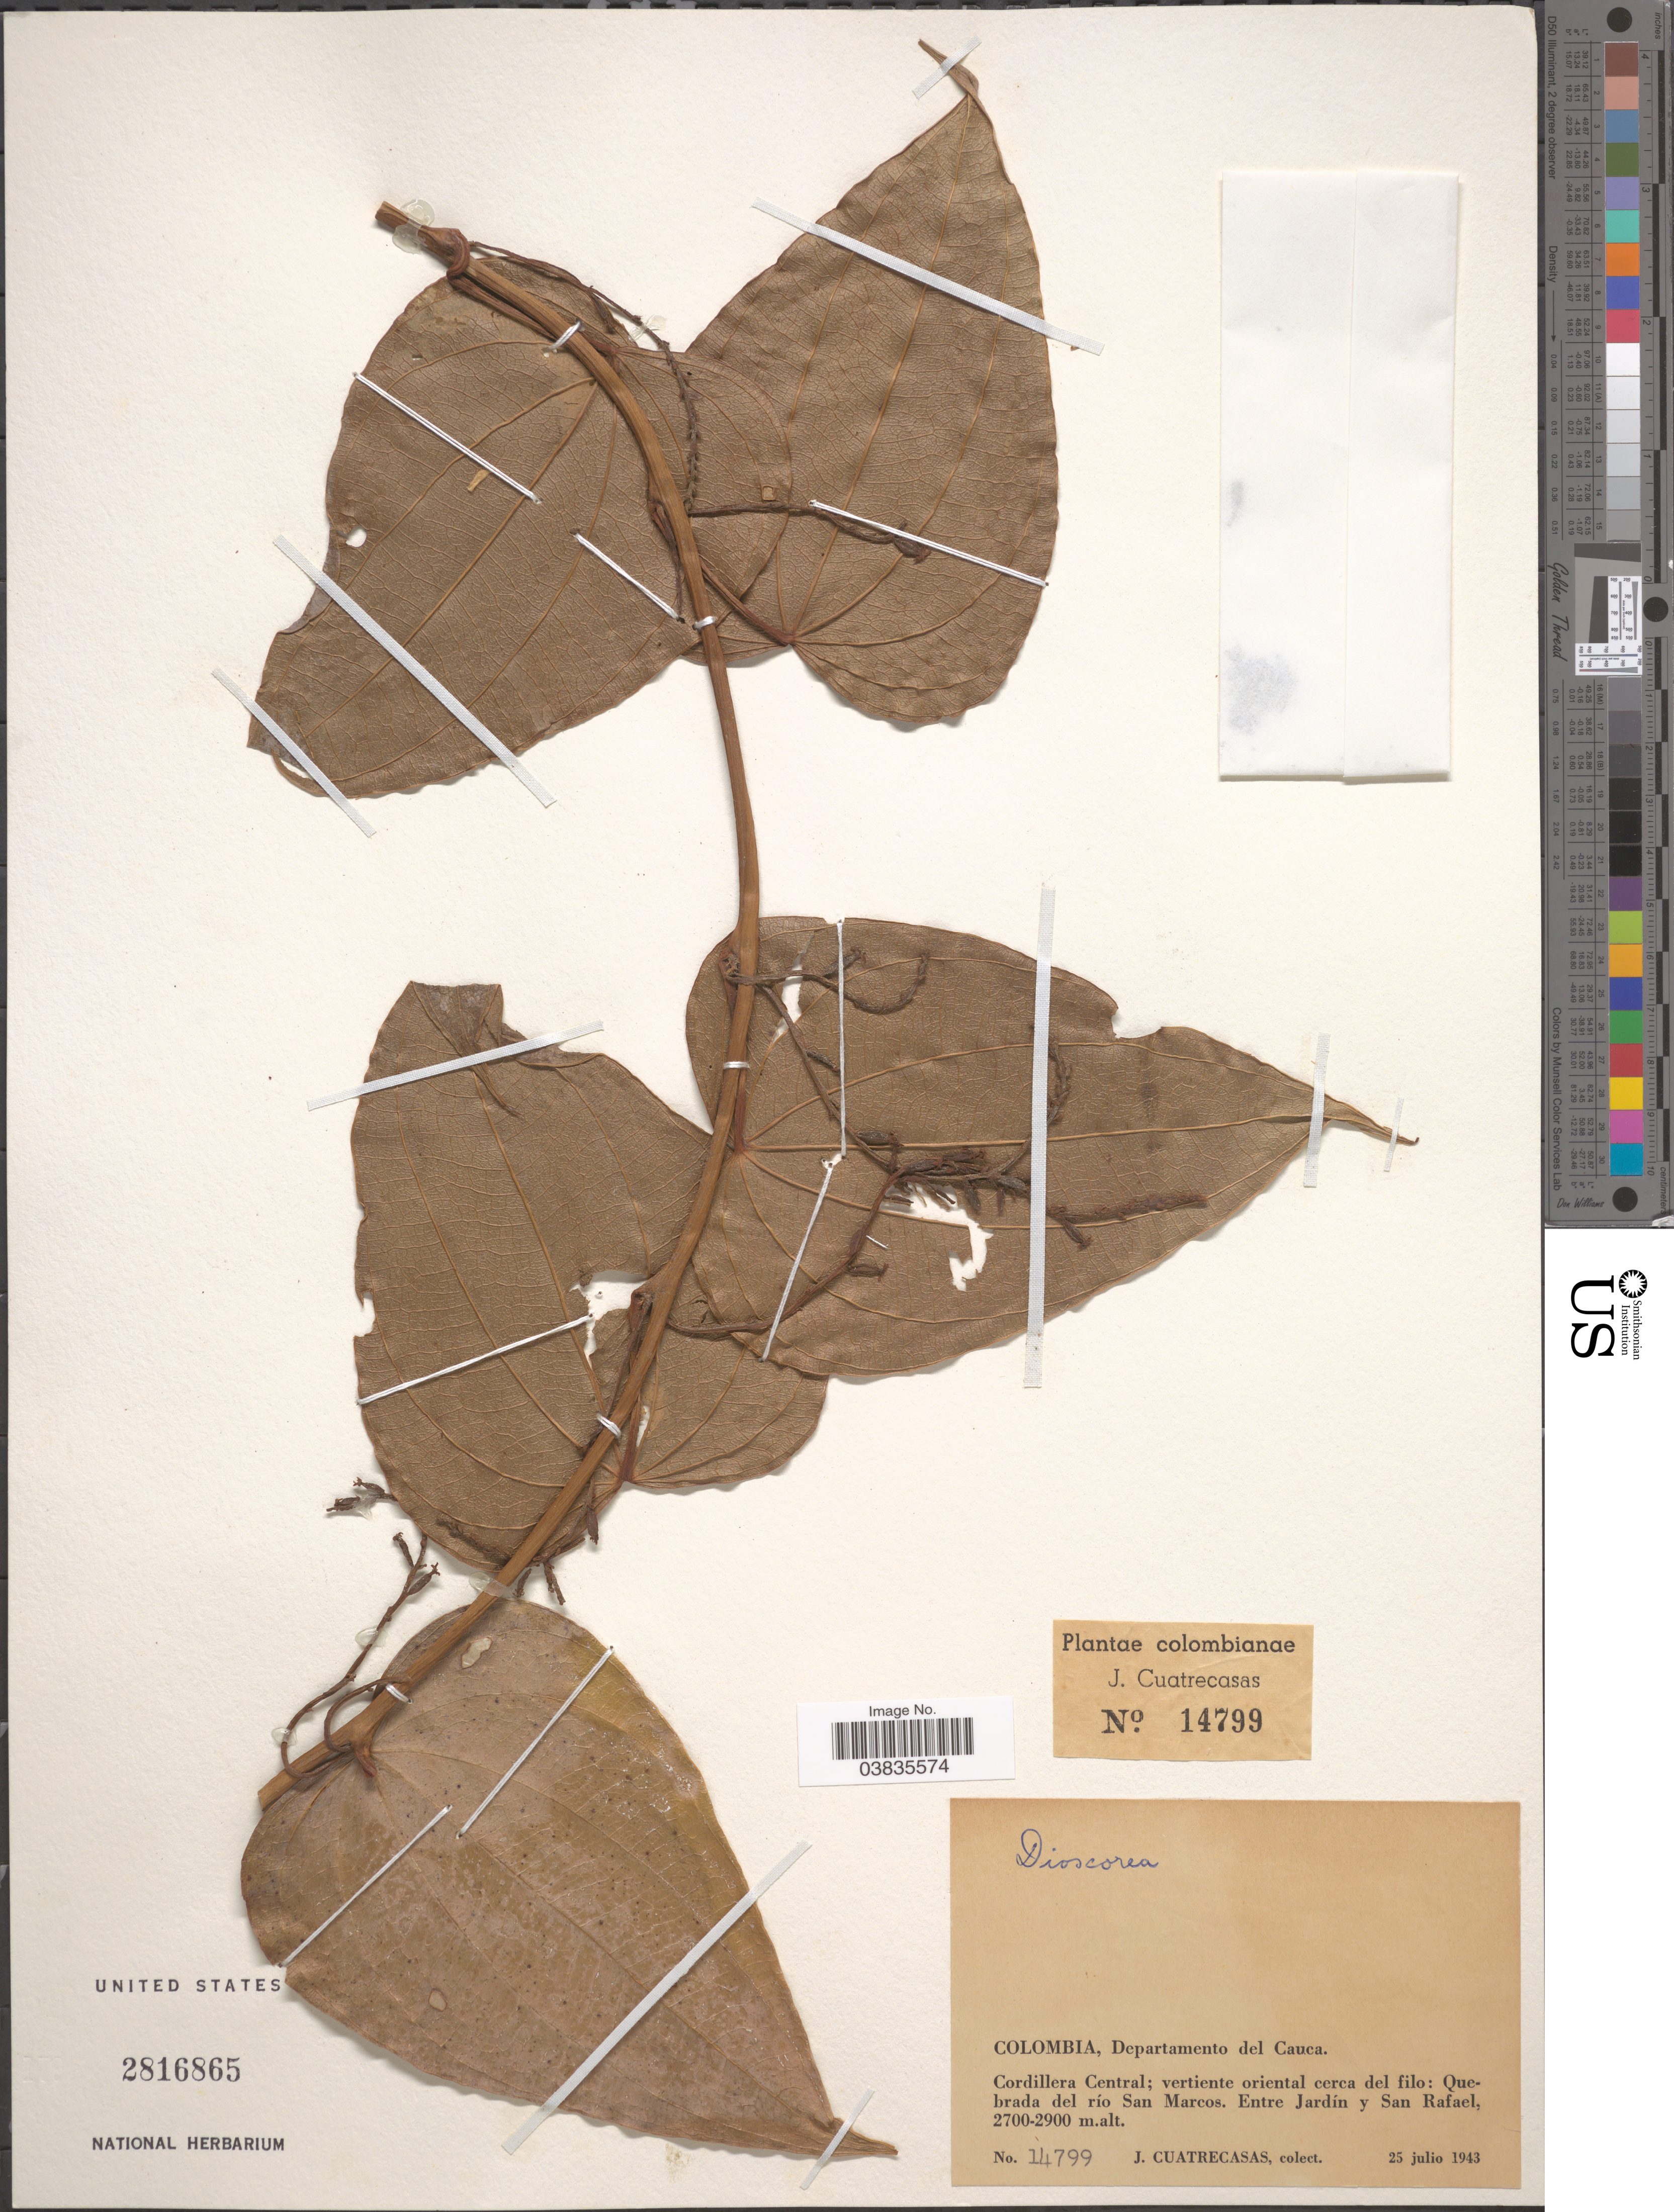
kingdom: Plantae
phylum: Tracheophyta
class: Liliopsida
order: Dioscoreales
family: Dioscoreaceae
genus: Dioscorea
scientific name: Dioscorea sp.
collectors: J. Cuatrecasas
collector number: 14799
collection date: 1943-07-25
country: Colombia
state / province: Cauca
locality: Departamento del Cauca. Cordillera Central; vertiente oriental cerca del filo: Quebrada del río San Marcos. Entre Jardín y San Rafael.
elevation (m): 2700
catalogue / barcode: US 2816865